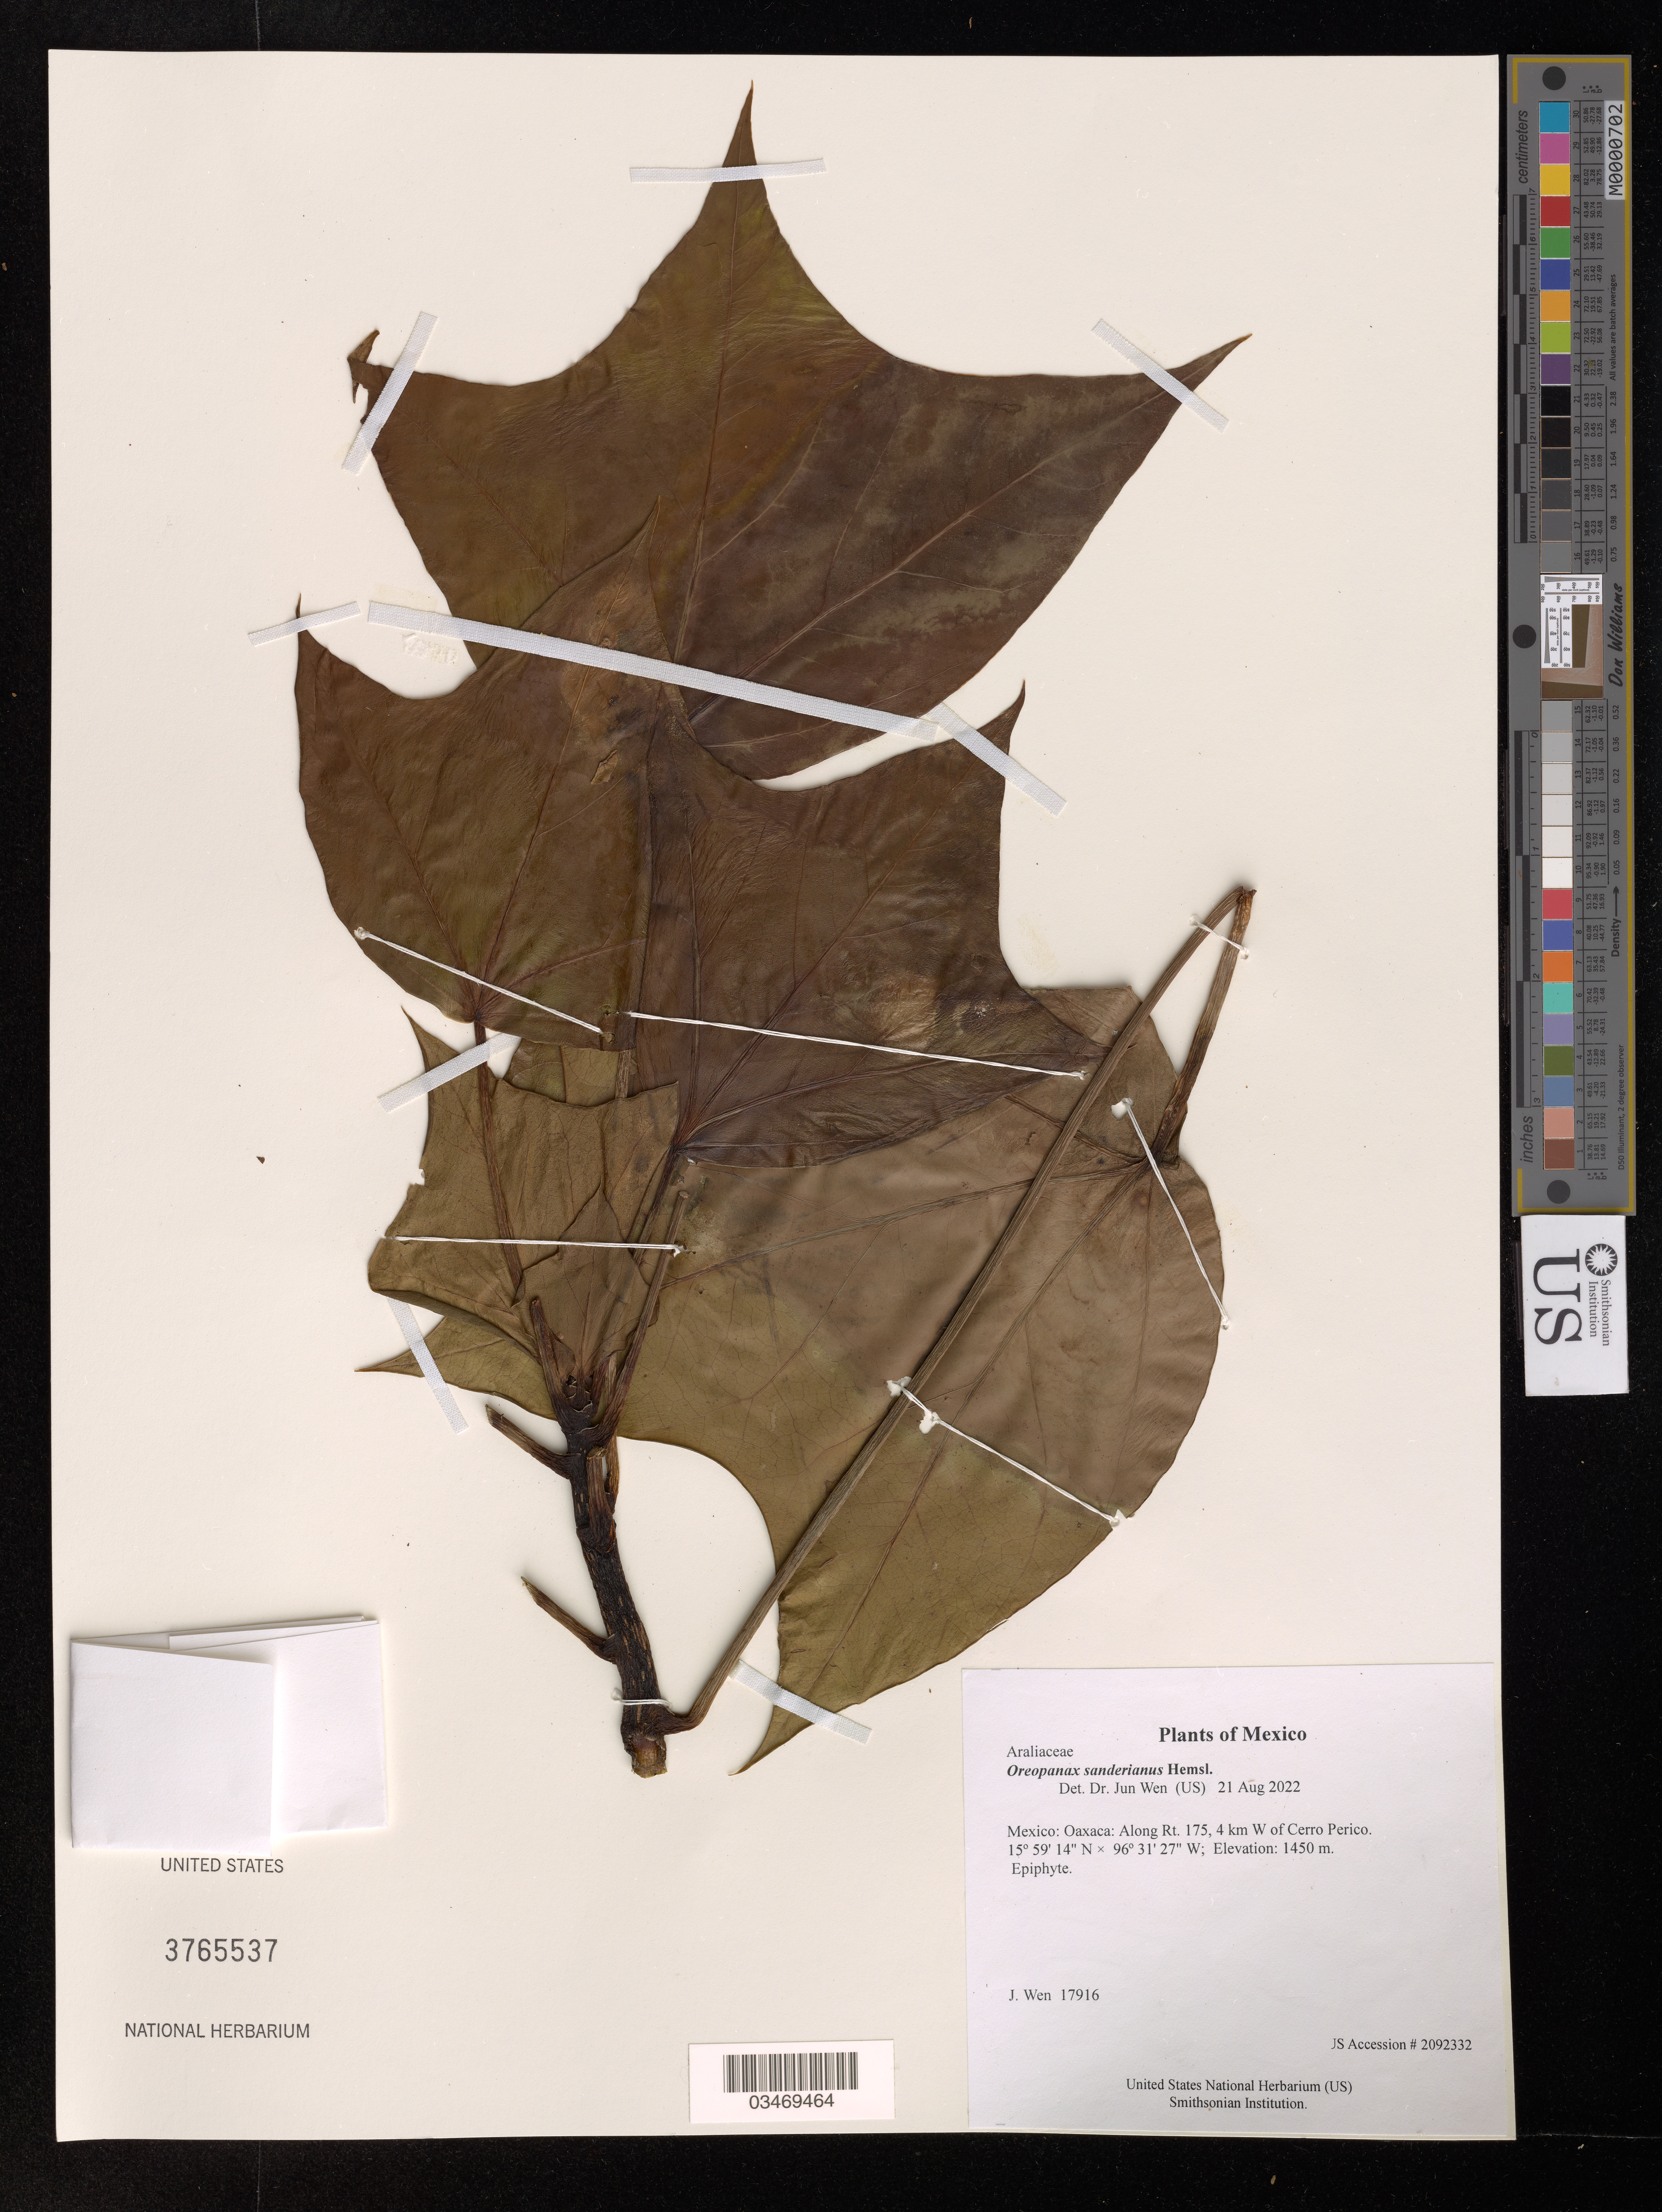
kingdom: Plantae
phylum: Tracheophyta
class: Magnoliopsida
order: Apiales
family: Araliaceae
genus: Oreopanax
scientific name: Oreopanax sanderianus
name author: Hemsl.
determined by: Wen, Jun, (BOT), Smithsonian Institution - National Museum of Natural History (UNITED STATES)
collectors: J. Wen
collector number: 17916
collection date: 2022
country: Mexico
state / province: Oaxaca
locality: Along Rt. 175, 4 km W of Cerro Perico.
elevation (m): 1450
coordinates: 15 59 14 N, 96 31 27 W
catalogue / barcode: US 3765537